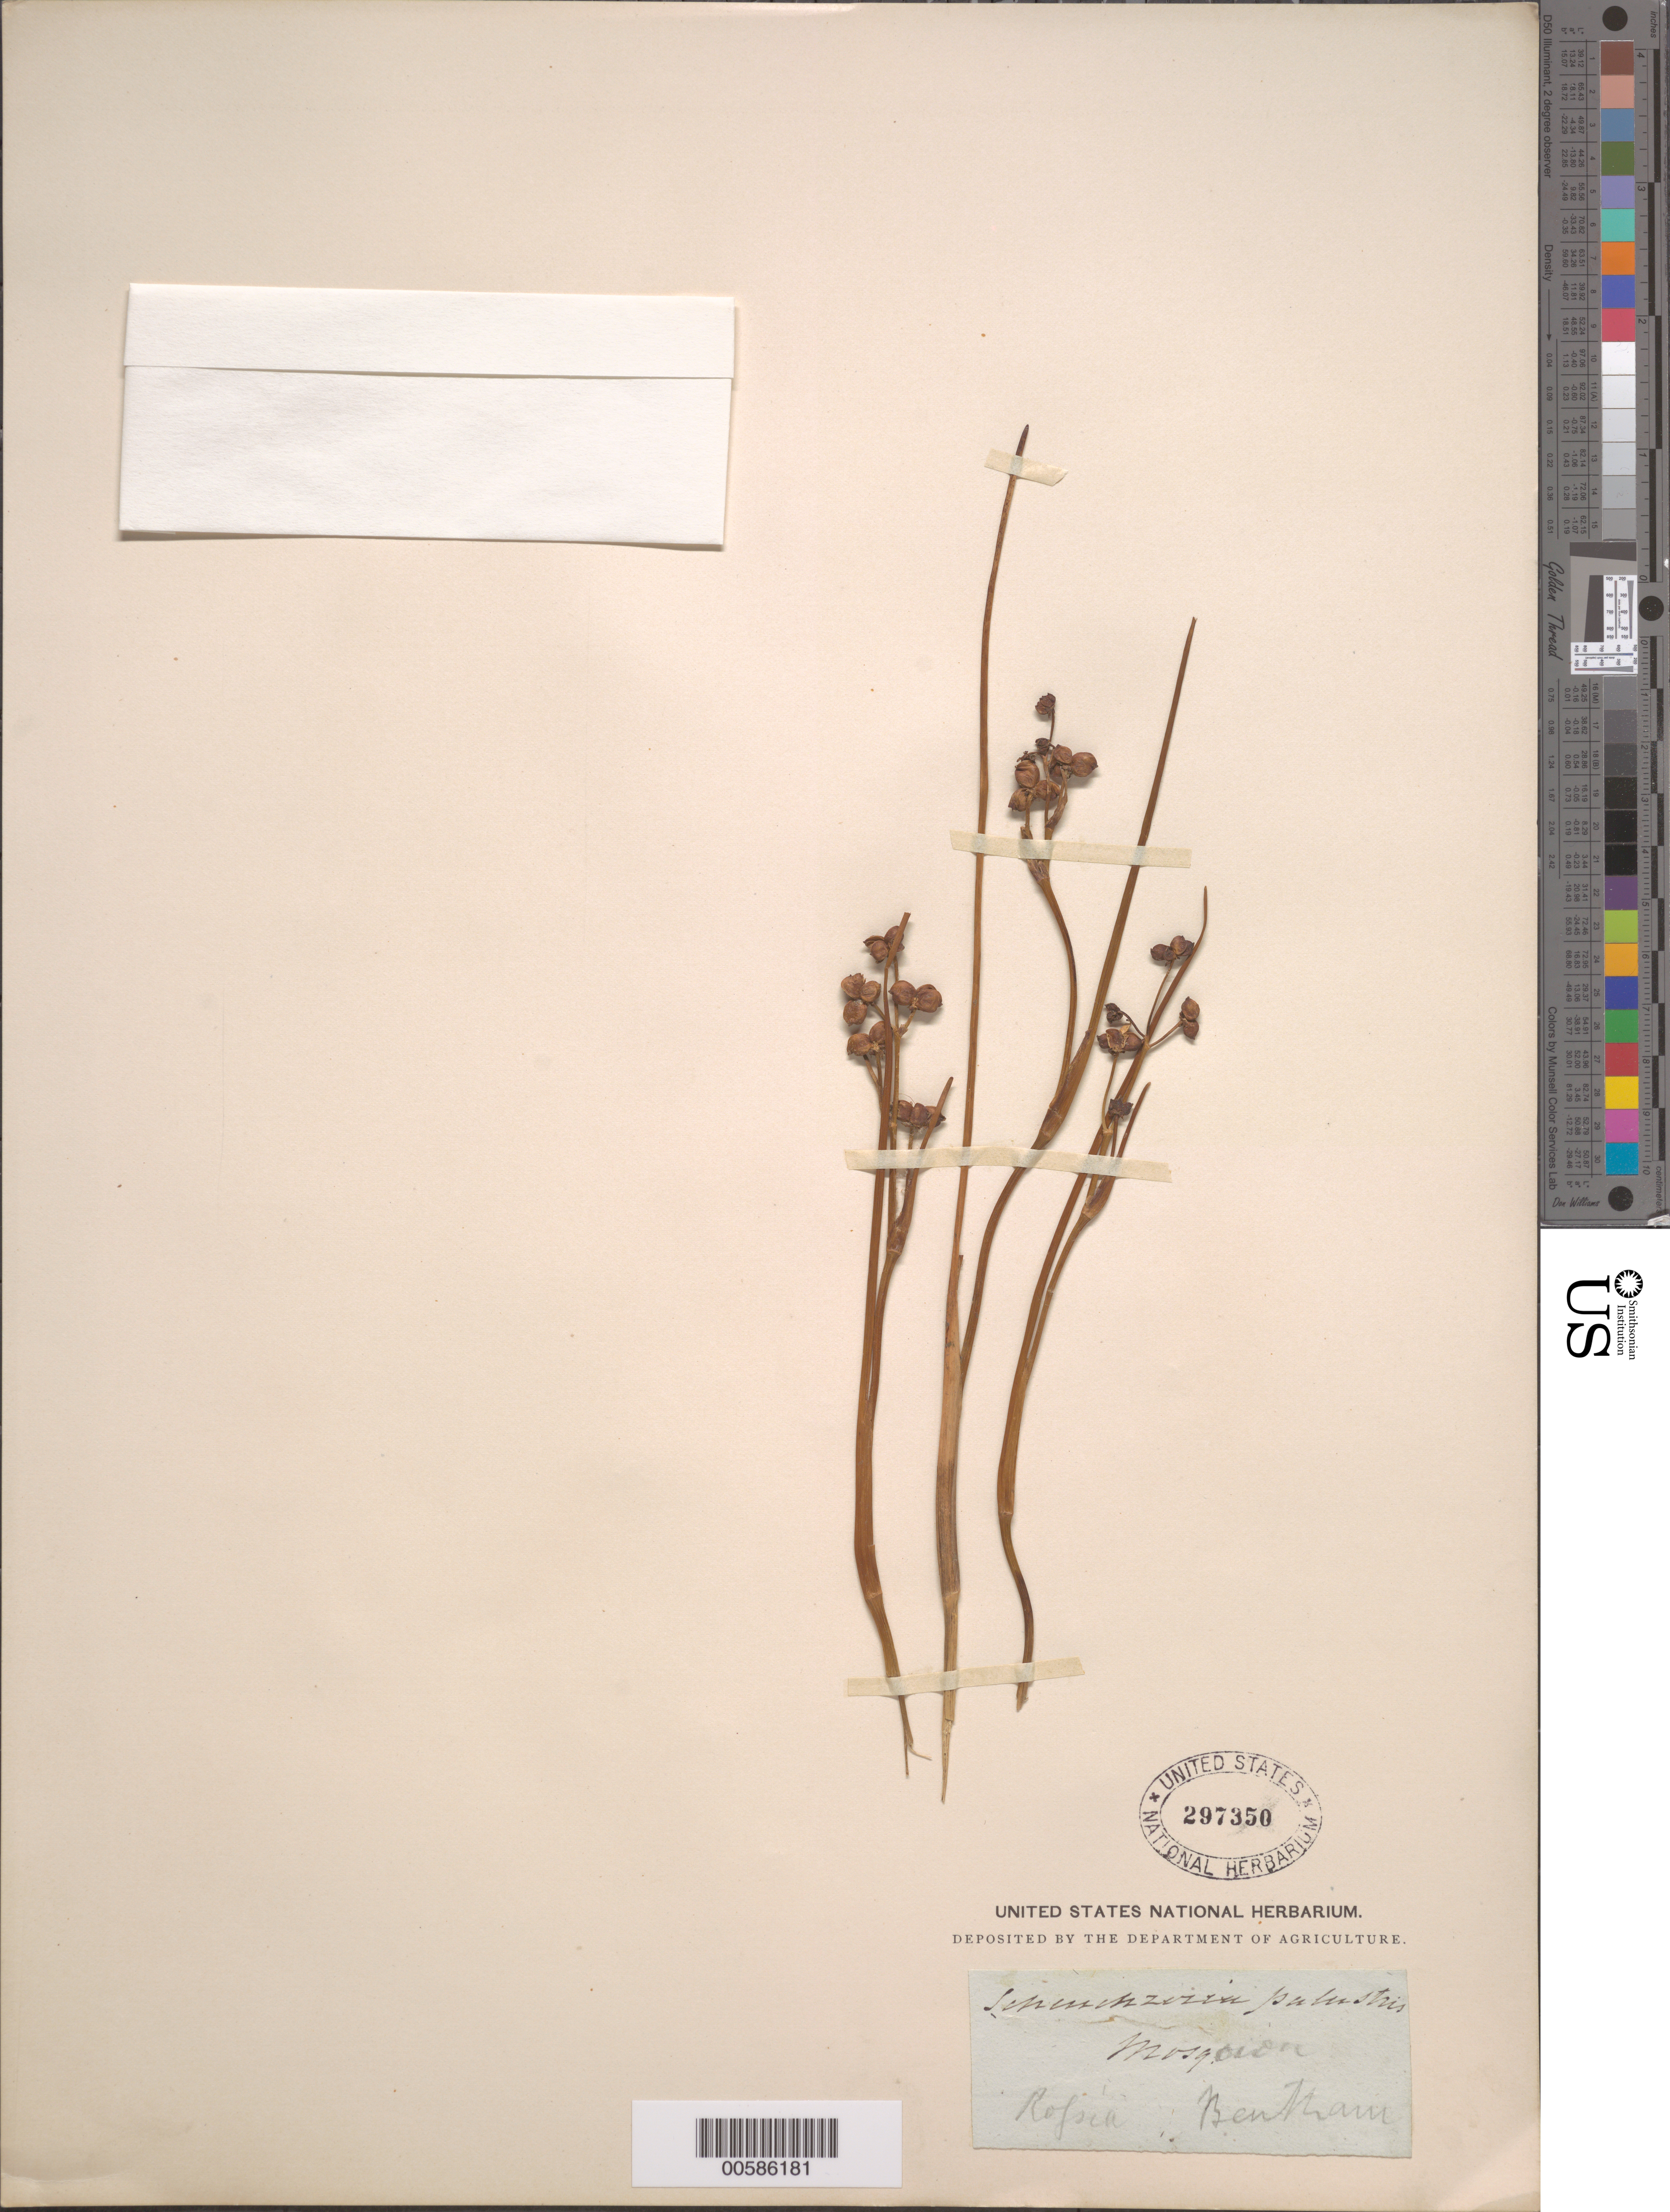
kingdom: Plantae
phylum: Tracheophyta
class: Liliopsida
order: Alismatales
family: Scheuchzeriaceae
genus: Scheuchzeria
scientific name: Scheuchzeria palustris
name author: L.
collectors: G. Bentham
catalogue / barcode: US 297350